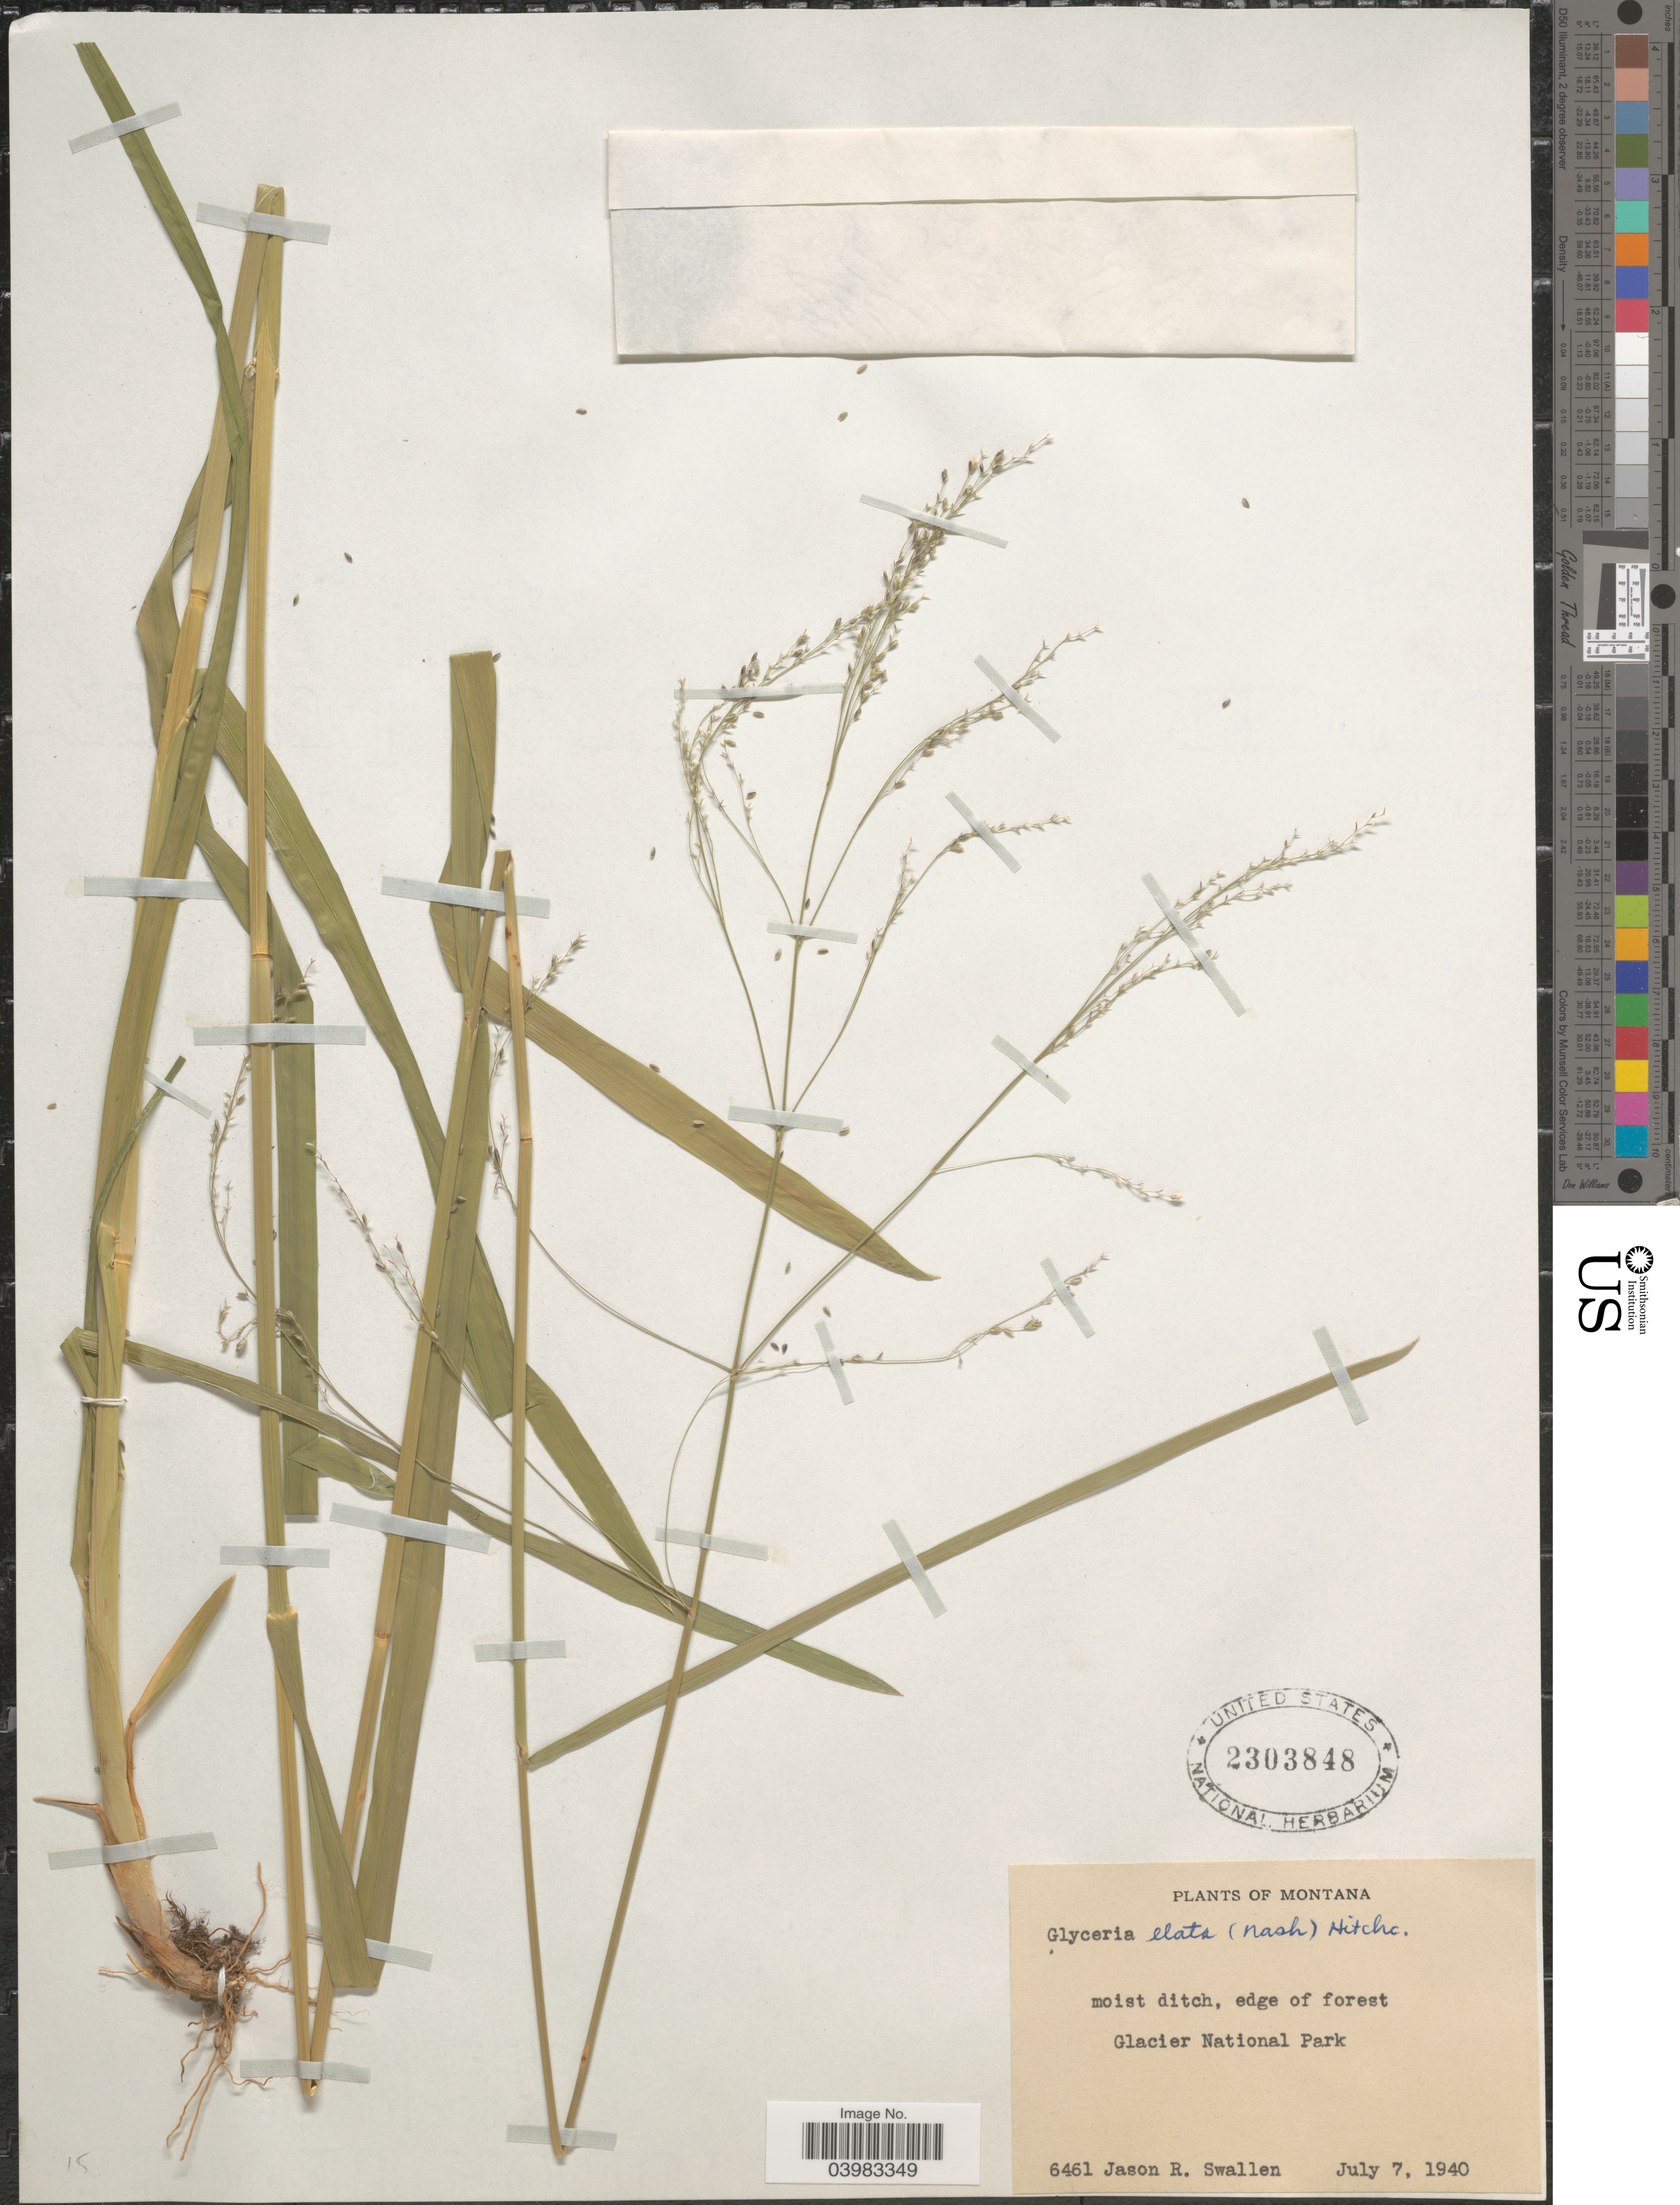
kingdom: Plantae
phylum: Tracheophyta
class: Liliopsida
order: Poales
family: Poaceae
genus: Glyceria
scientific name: Glyceria elata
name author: (Nash) M.E. Jones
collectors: J. R. Swallen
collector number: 6461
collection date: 1940-07-07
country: United States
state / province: Montana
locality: Glacier National Park.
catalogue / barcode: US 2303848